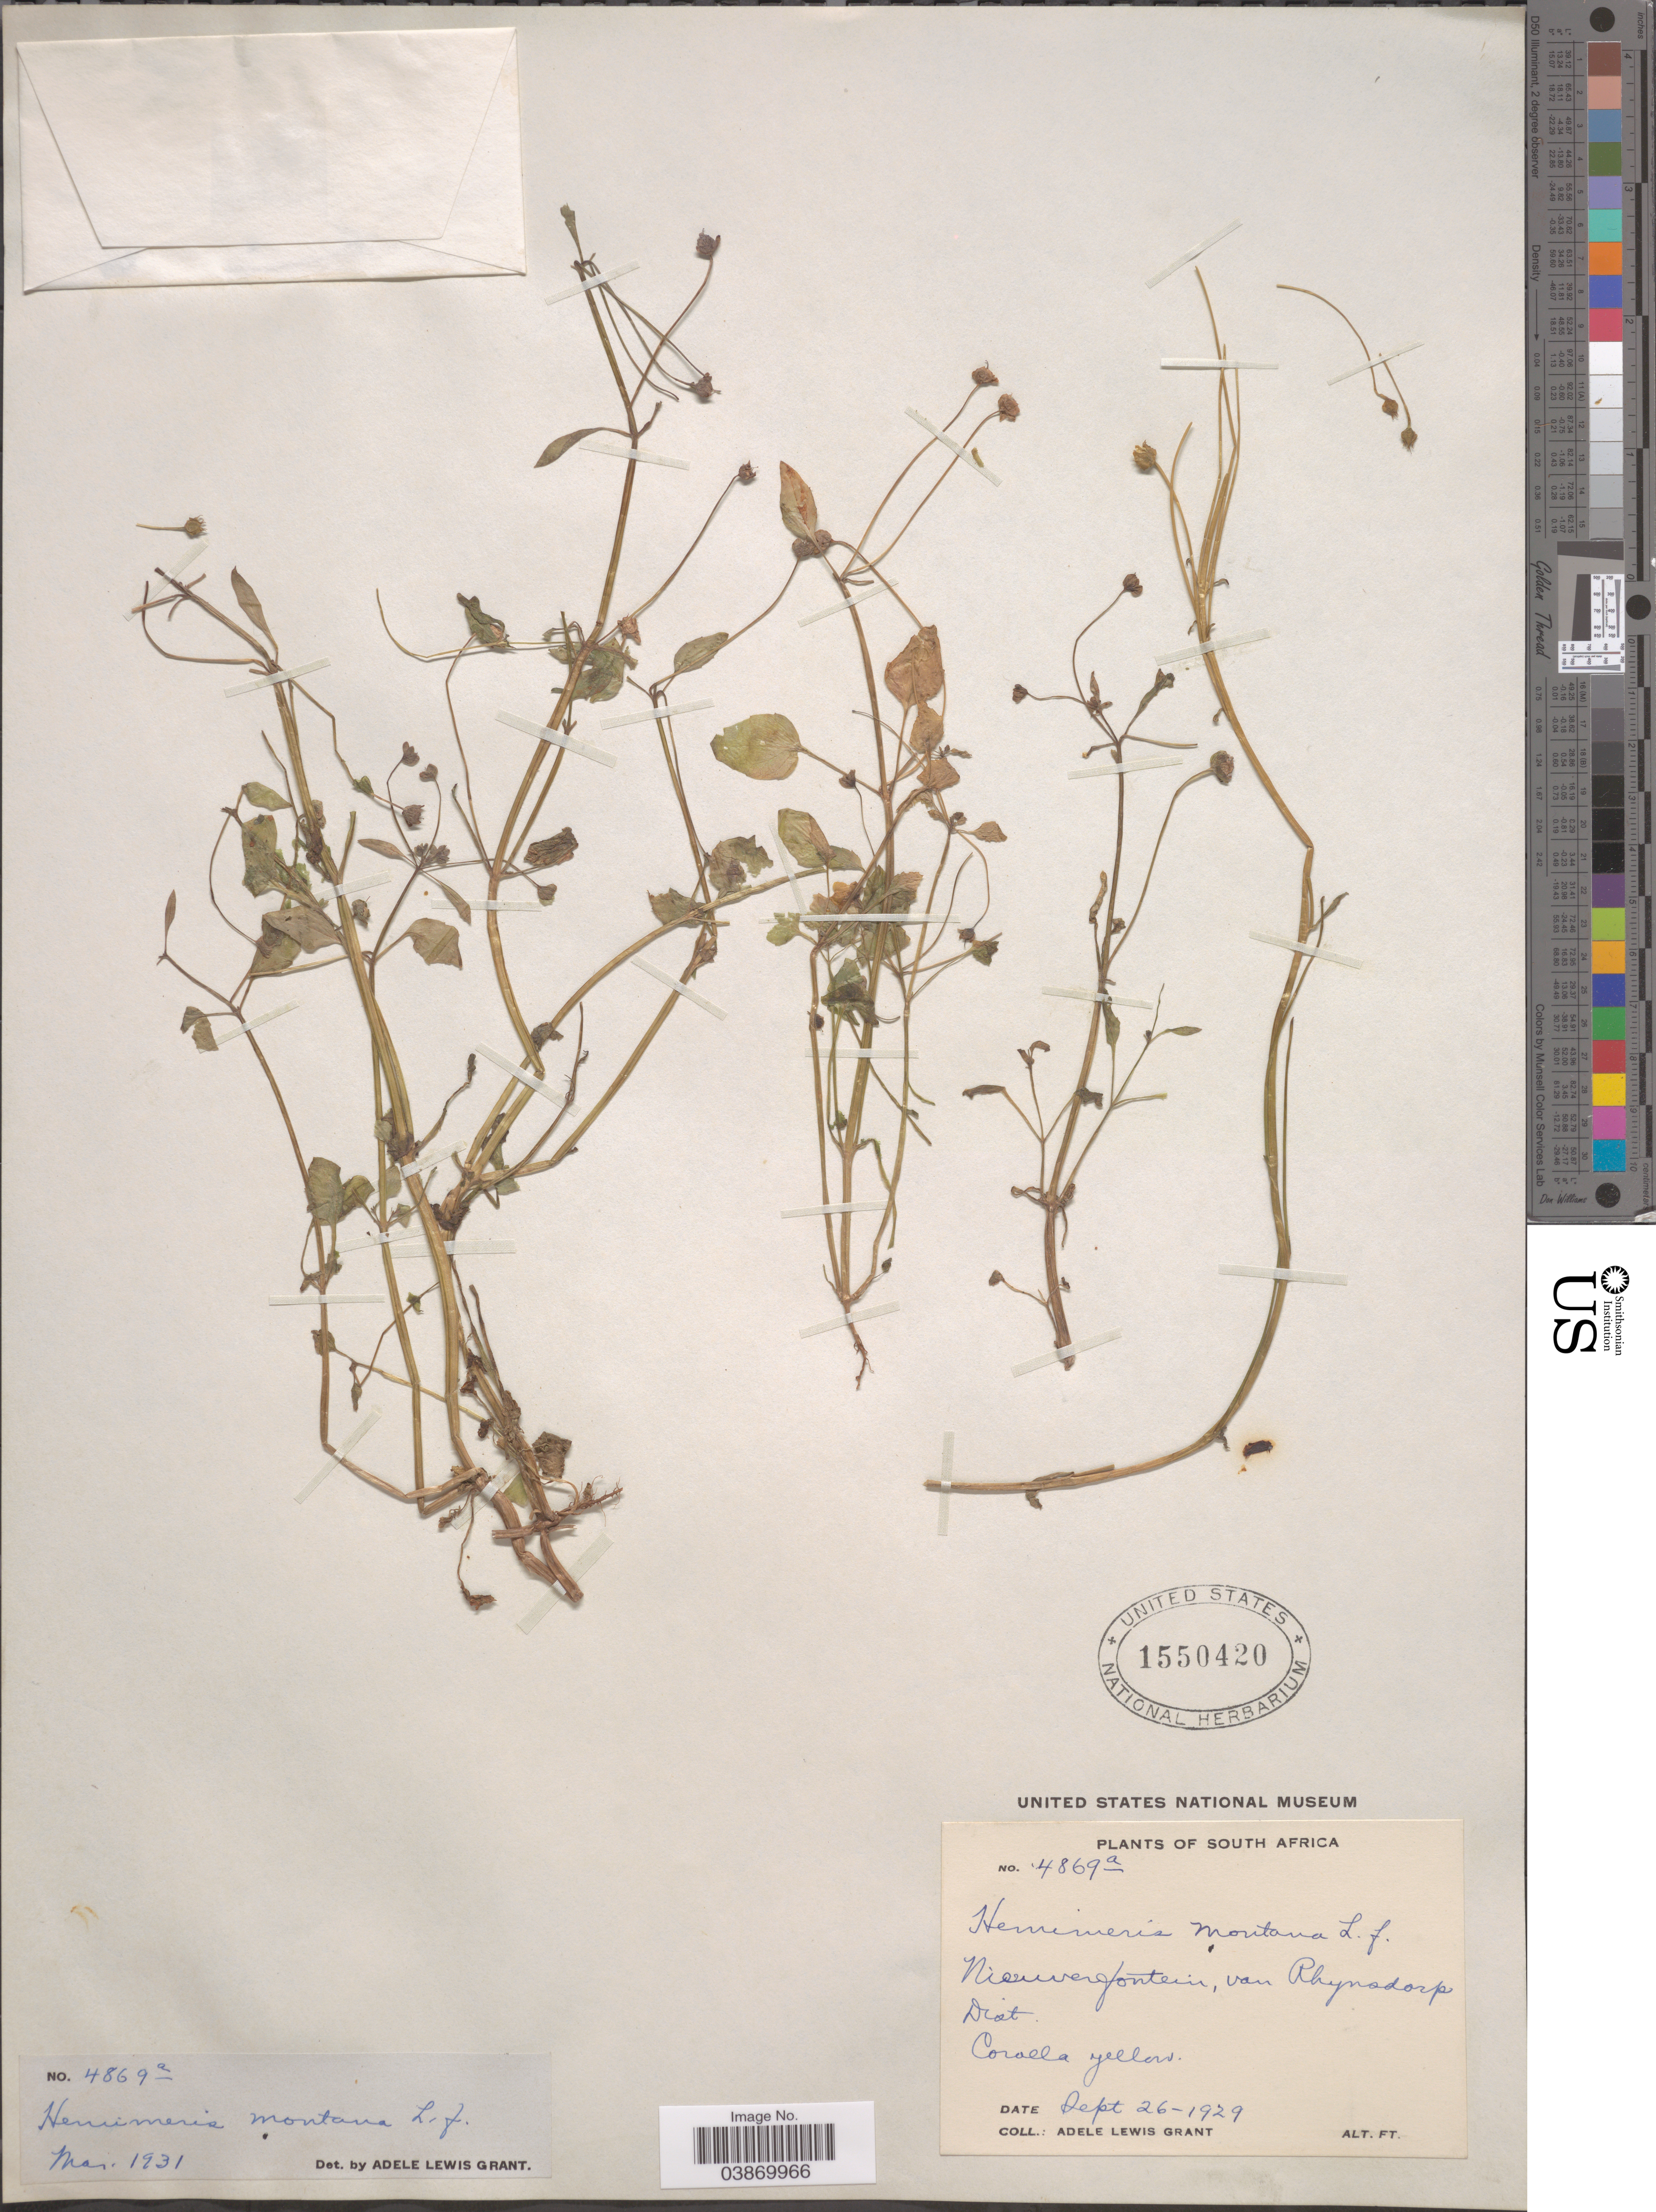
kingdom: Plantae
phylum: Tracheophyta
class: Magnoliopsida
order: Lamiales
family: Scrophulariaceae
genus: Hemimeris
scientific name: Hemimeris montana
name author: L. f.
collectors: A. L. Grant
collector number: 4869a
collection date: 1929-09-26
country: South Africa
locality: Nieuwefontein, van Rhynsdorp Dist.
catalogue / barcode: US 1550420